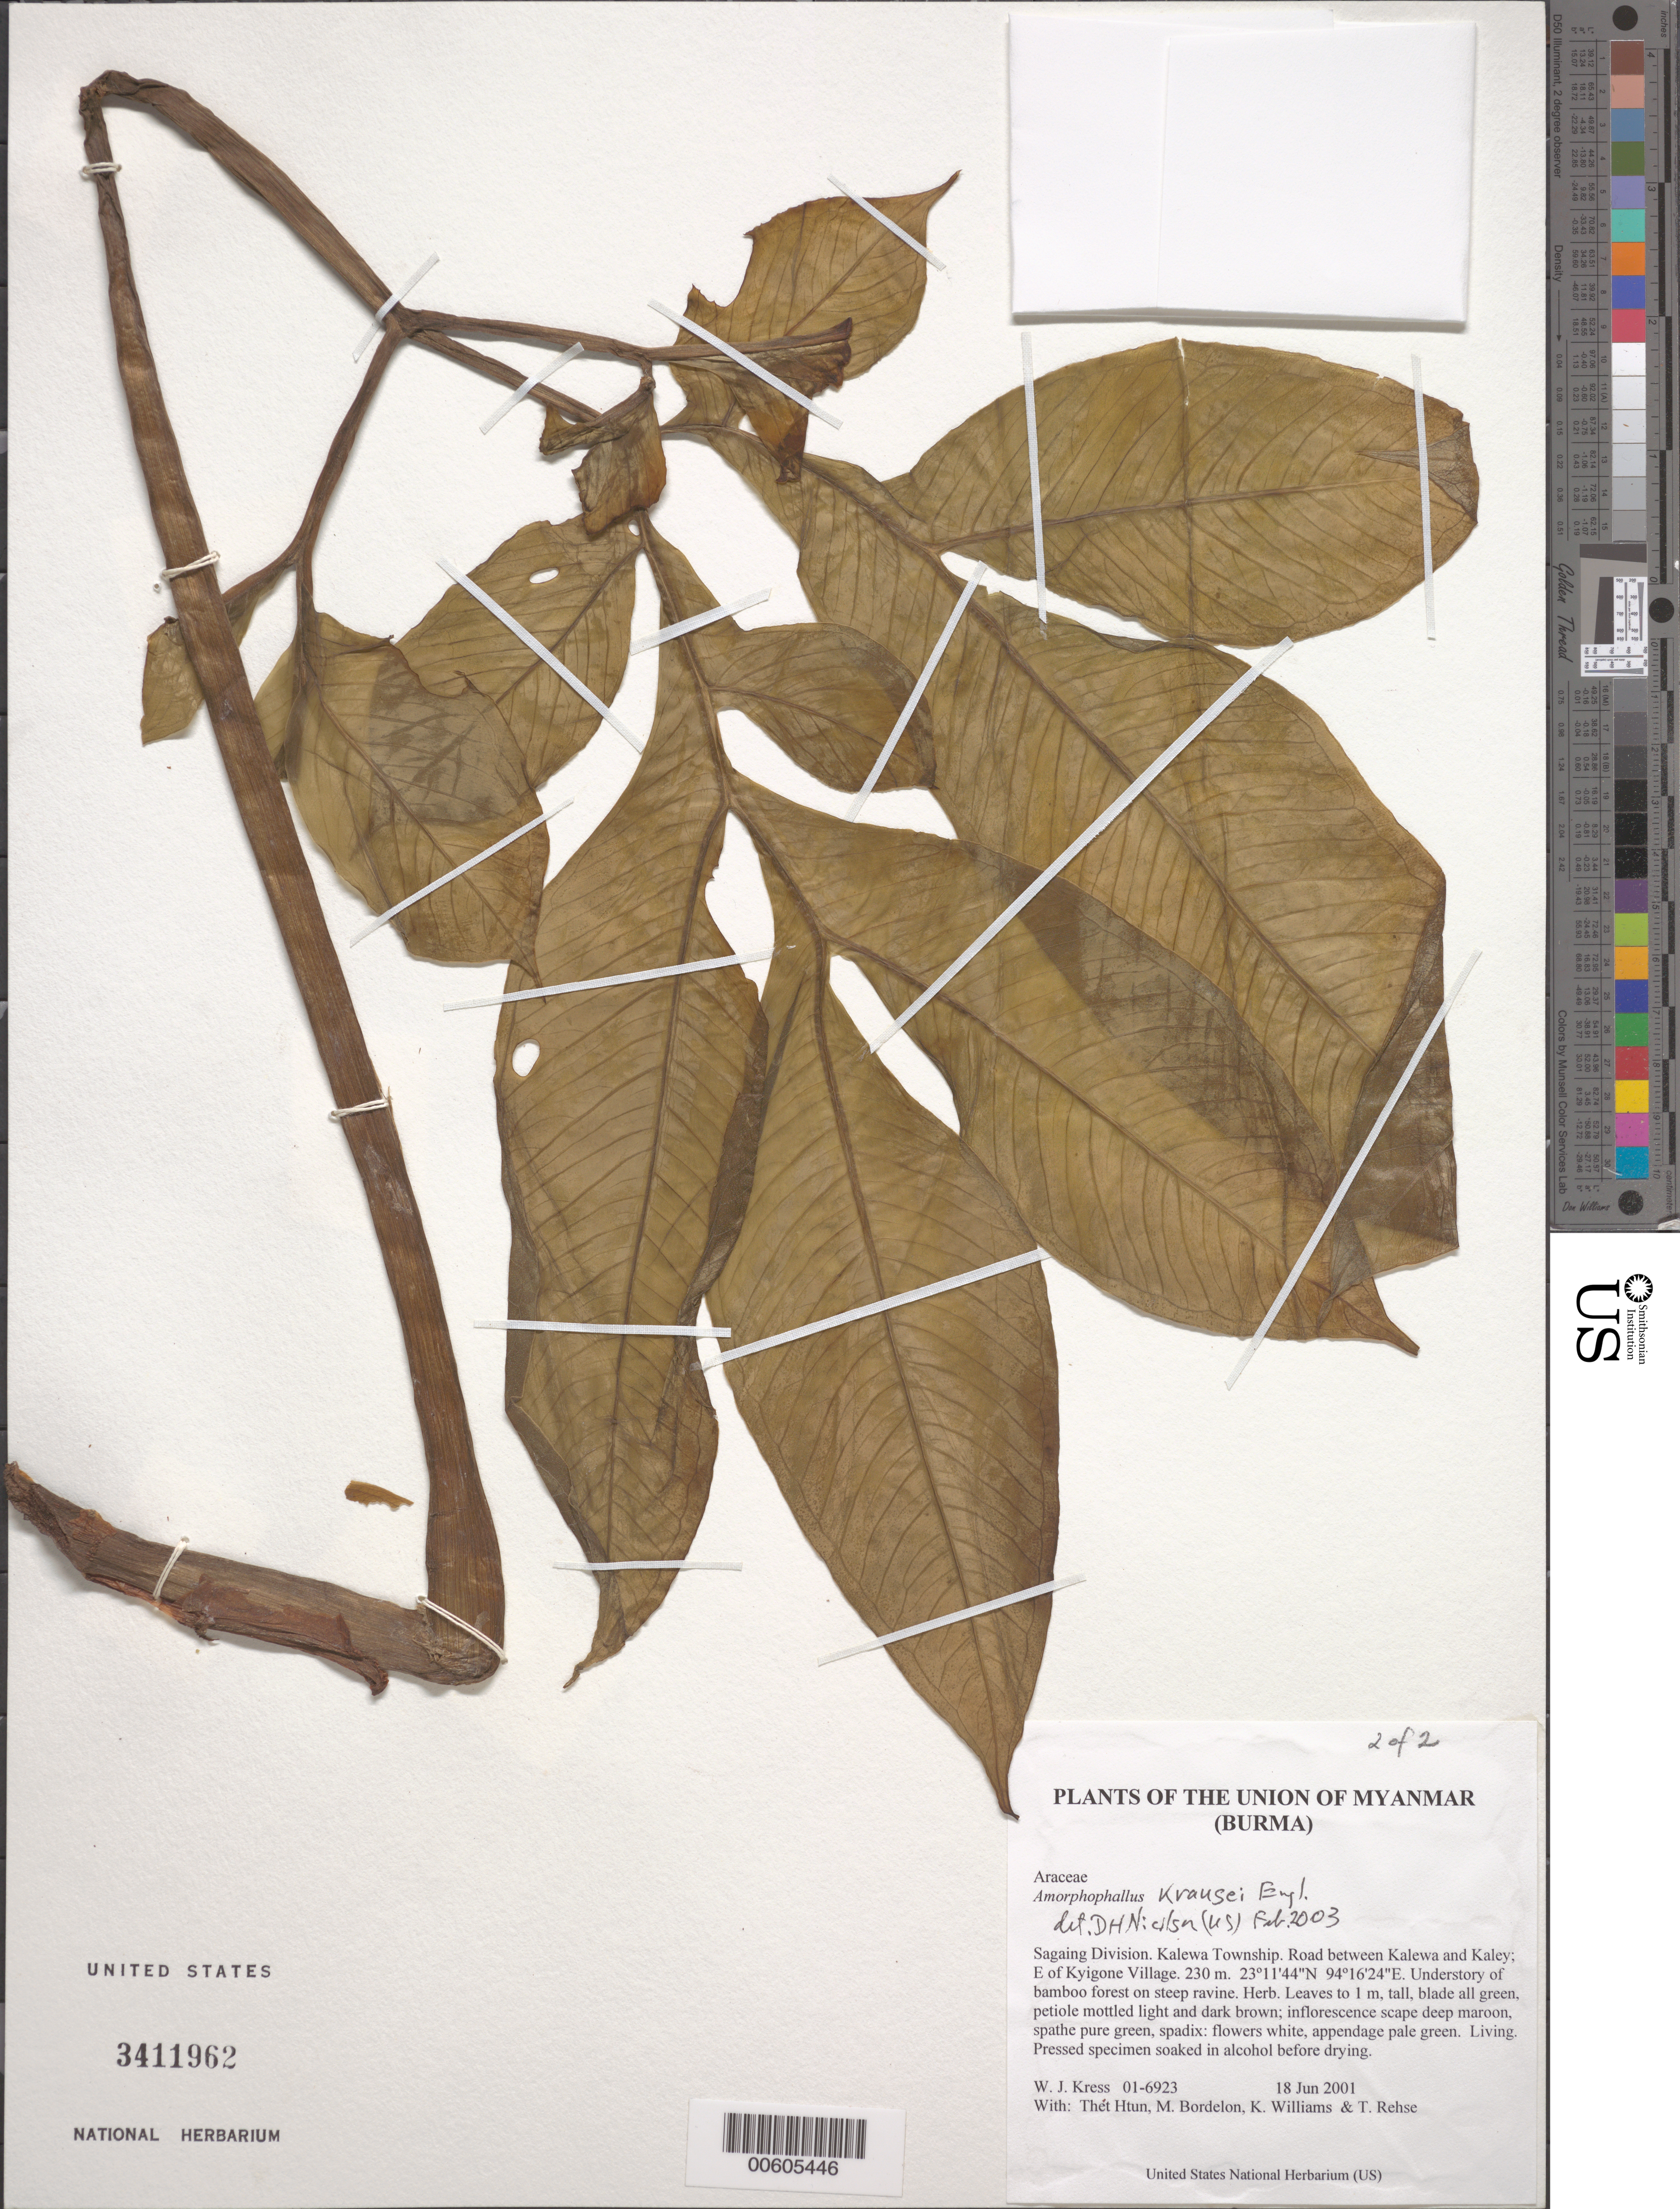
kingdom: Plantae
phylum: Tracheophyta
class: Liliopsida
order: Alismatales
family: Araceae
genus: Amorphophallus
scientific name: Amorphophallus krausei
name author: Engl.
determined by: Nicolson, Dan H.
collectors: W. J. Kress, Thet Htun, M. Bordelon, K. J. Williams & T. Rehse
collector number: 01-6923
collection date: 2001-06-18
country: Myanmar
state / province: Sagaing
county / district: Kalewa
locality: Road between Kalewa and Kaley; E of Kyigone Village.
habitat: Understory of bamboo forest on steep ravine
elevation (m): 230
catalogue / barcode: US 3411962